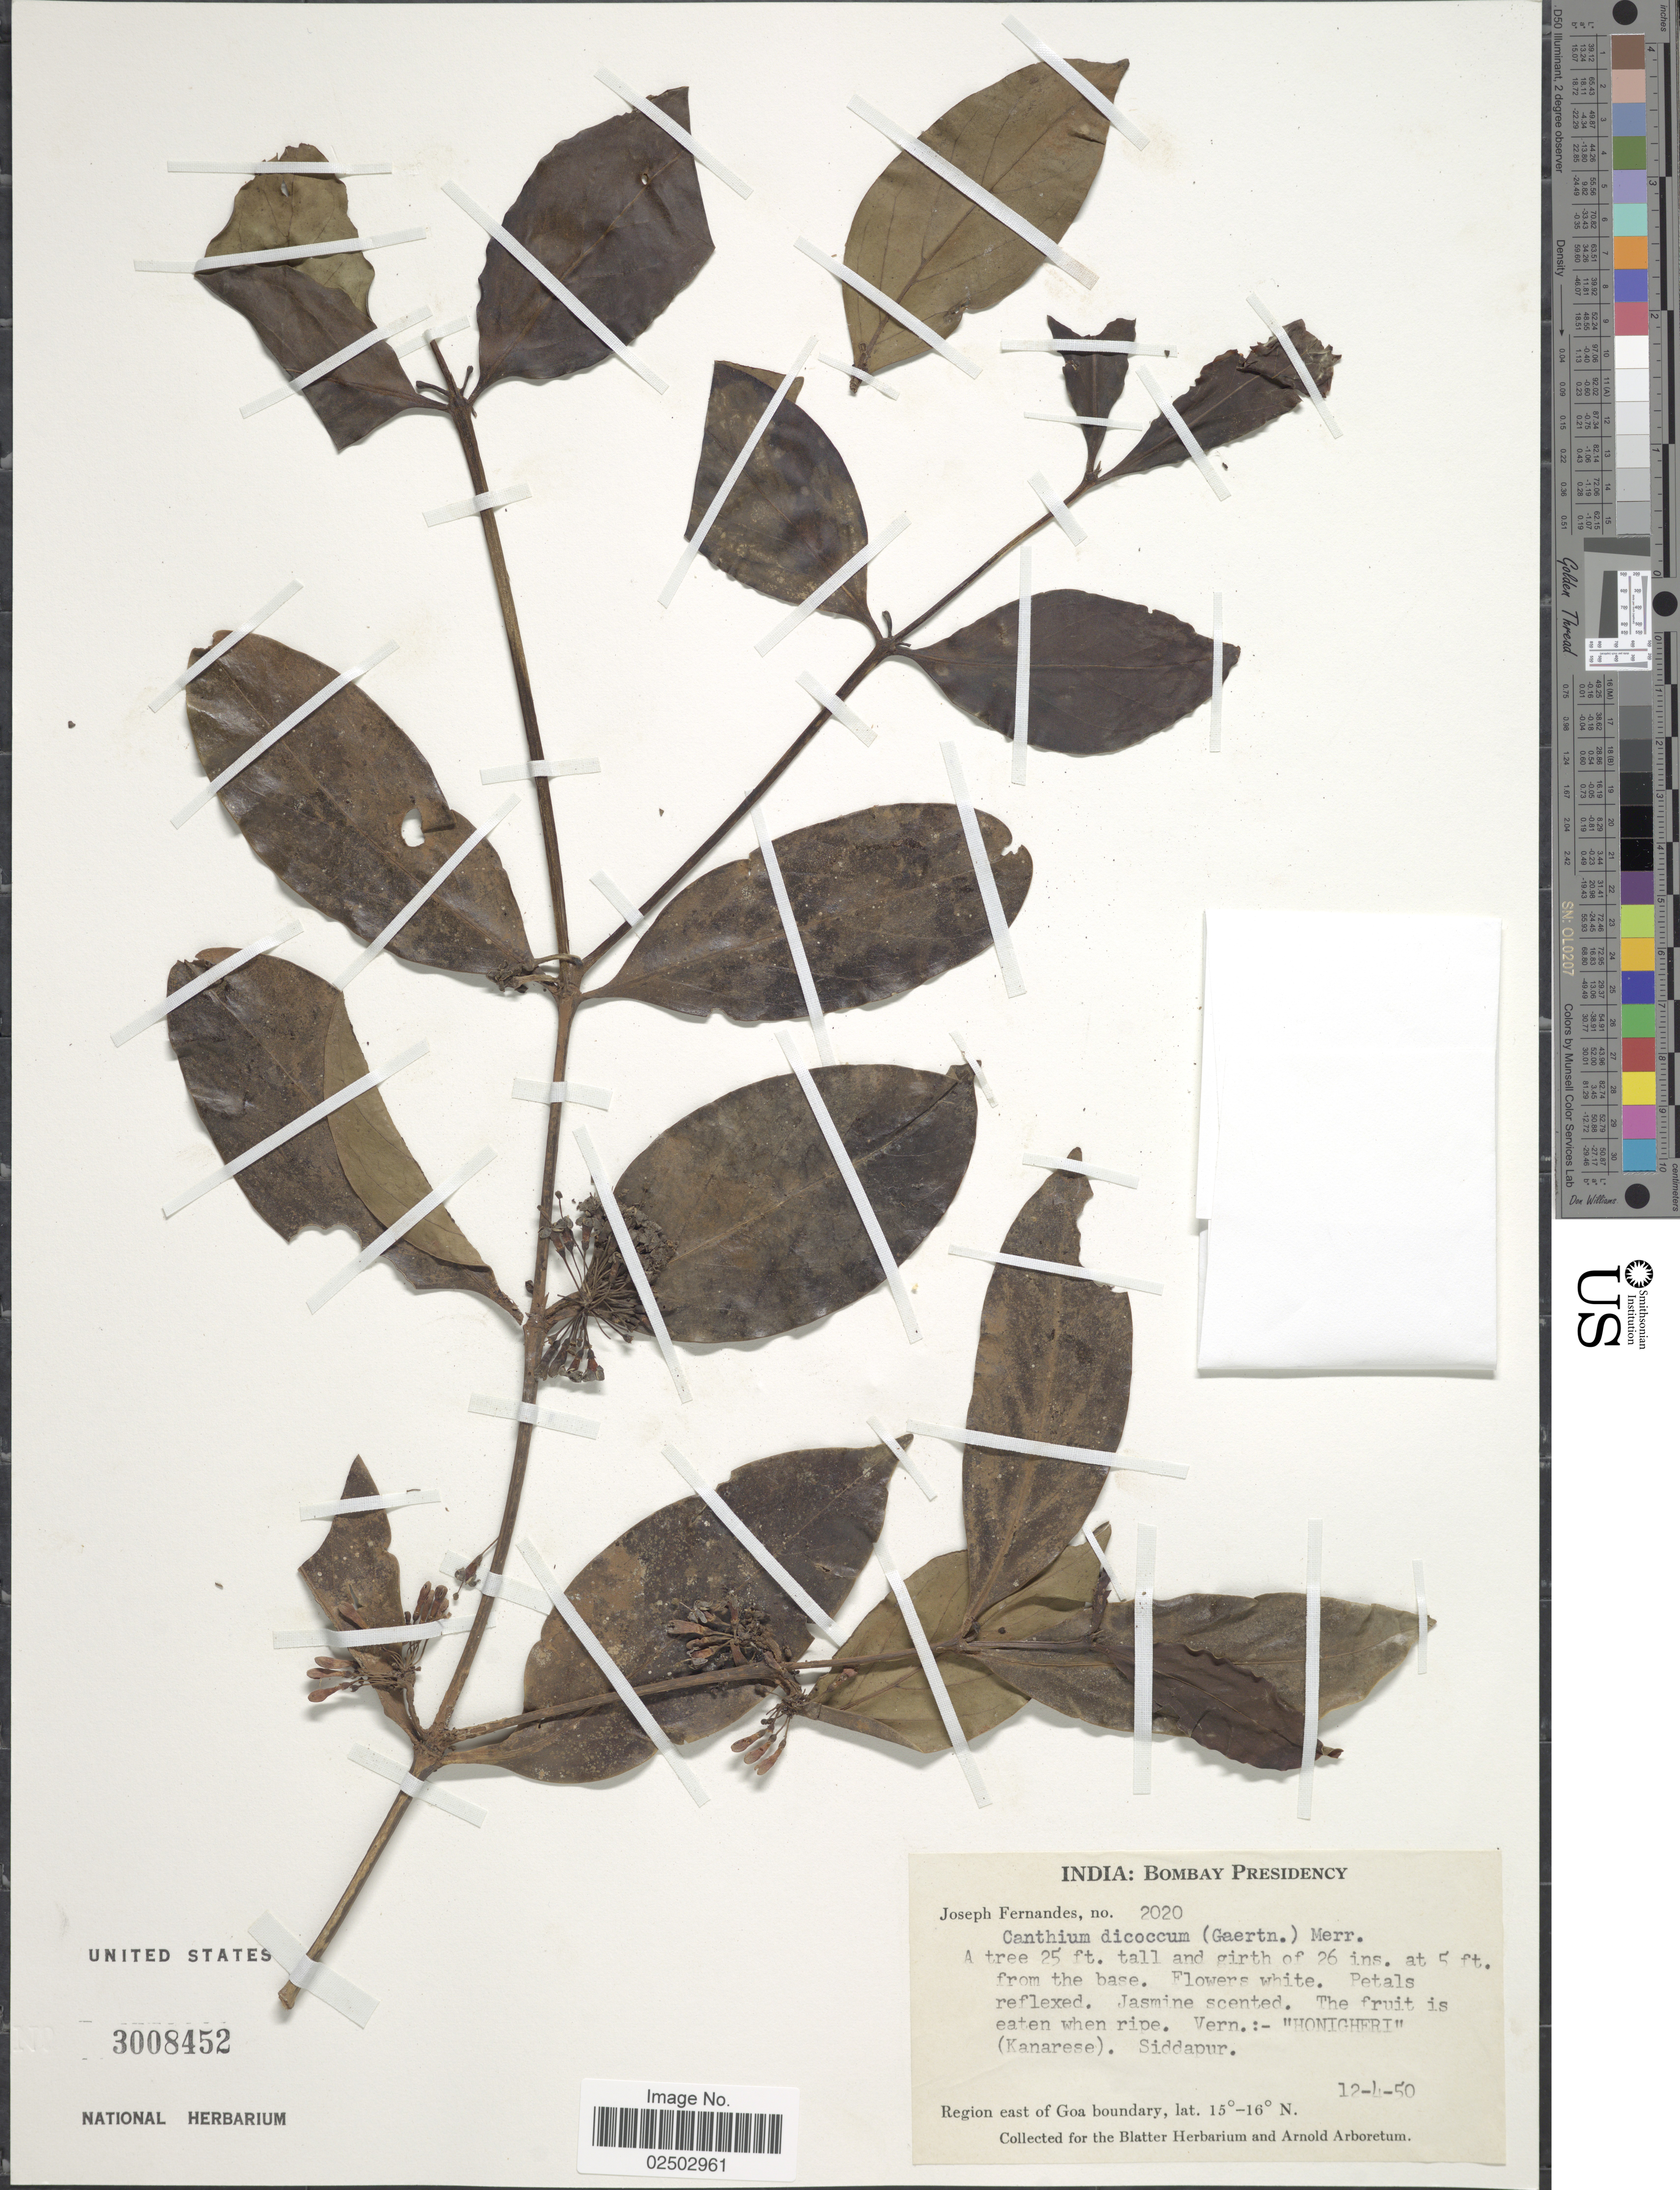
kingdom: Plantae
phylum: Tracheophyta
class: Magnoliopsida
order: Gentianales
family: Rubiaceae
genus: Canthium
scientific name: Canthium dicoccum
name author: (Gaertn.) Merr.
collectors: J. Fernandes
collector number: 2020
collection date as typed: Transcribed d/m/y: 12/4/50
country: India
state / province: Goa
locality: Region east of Goa boundary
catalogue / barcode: US 3008452